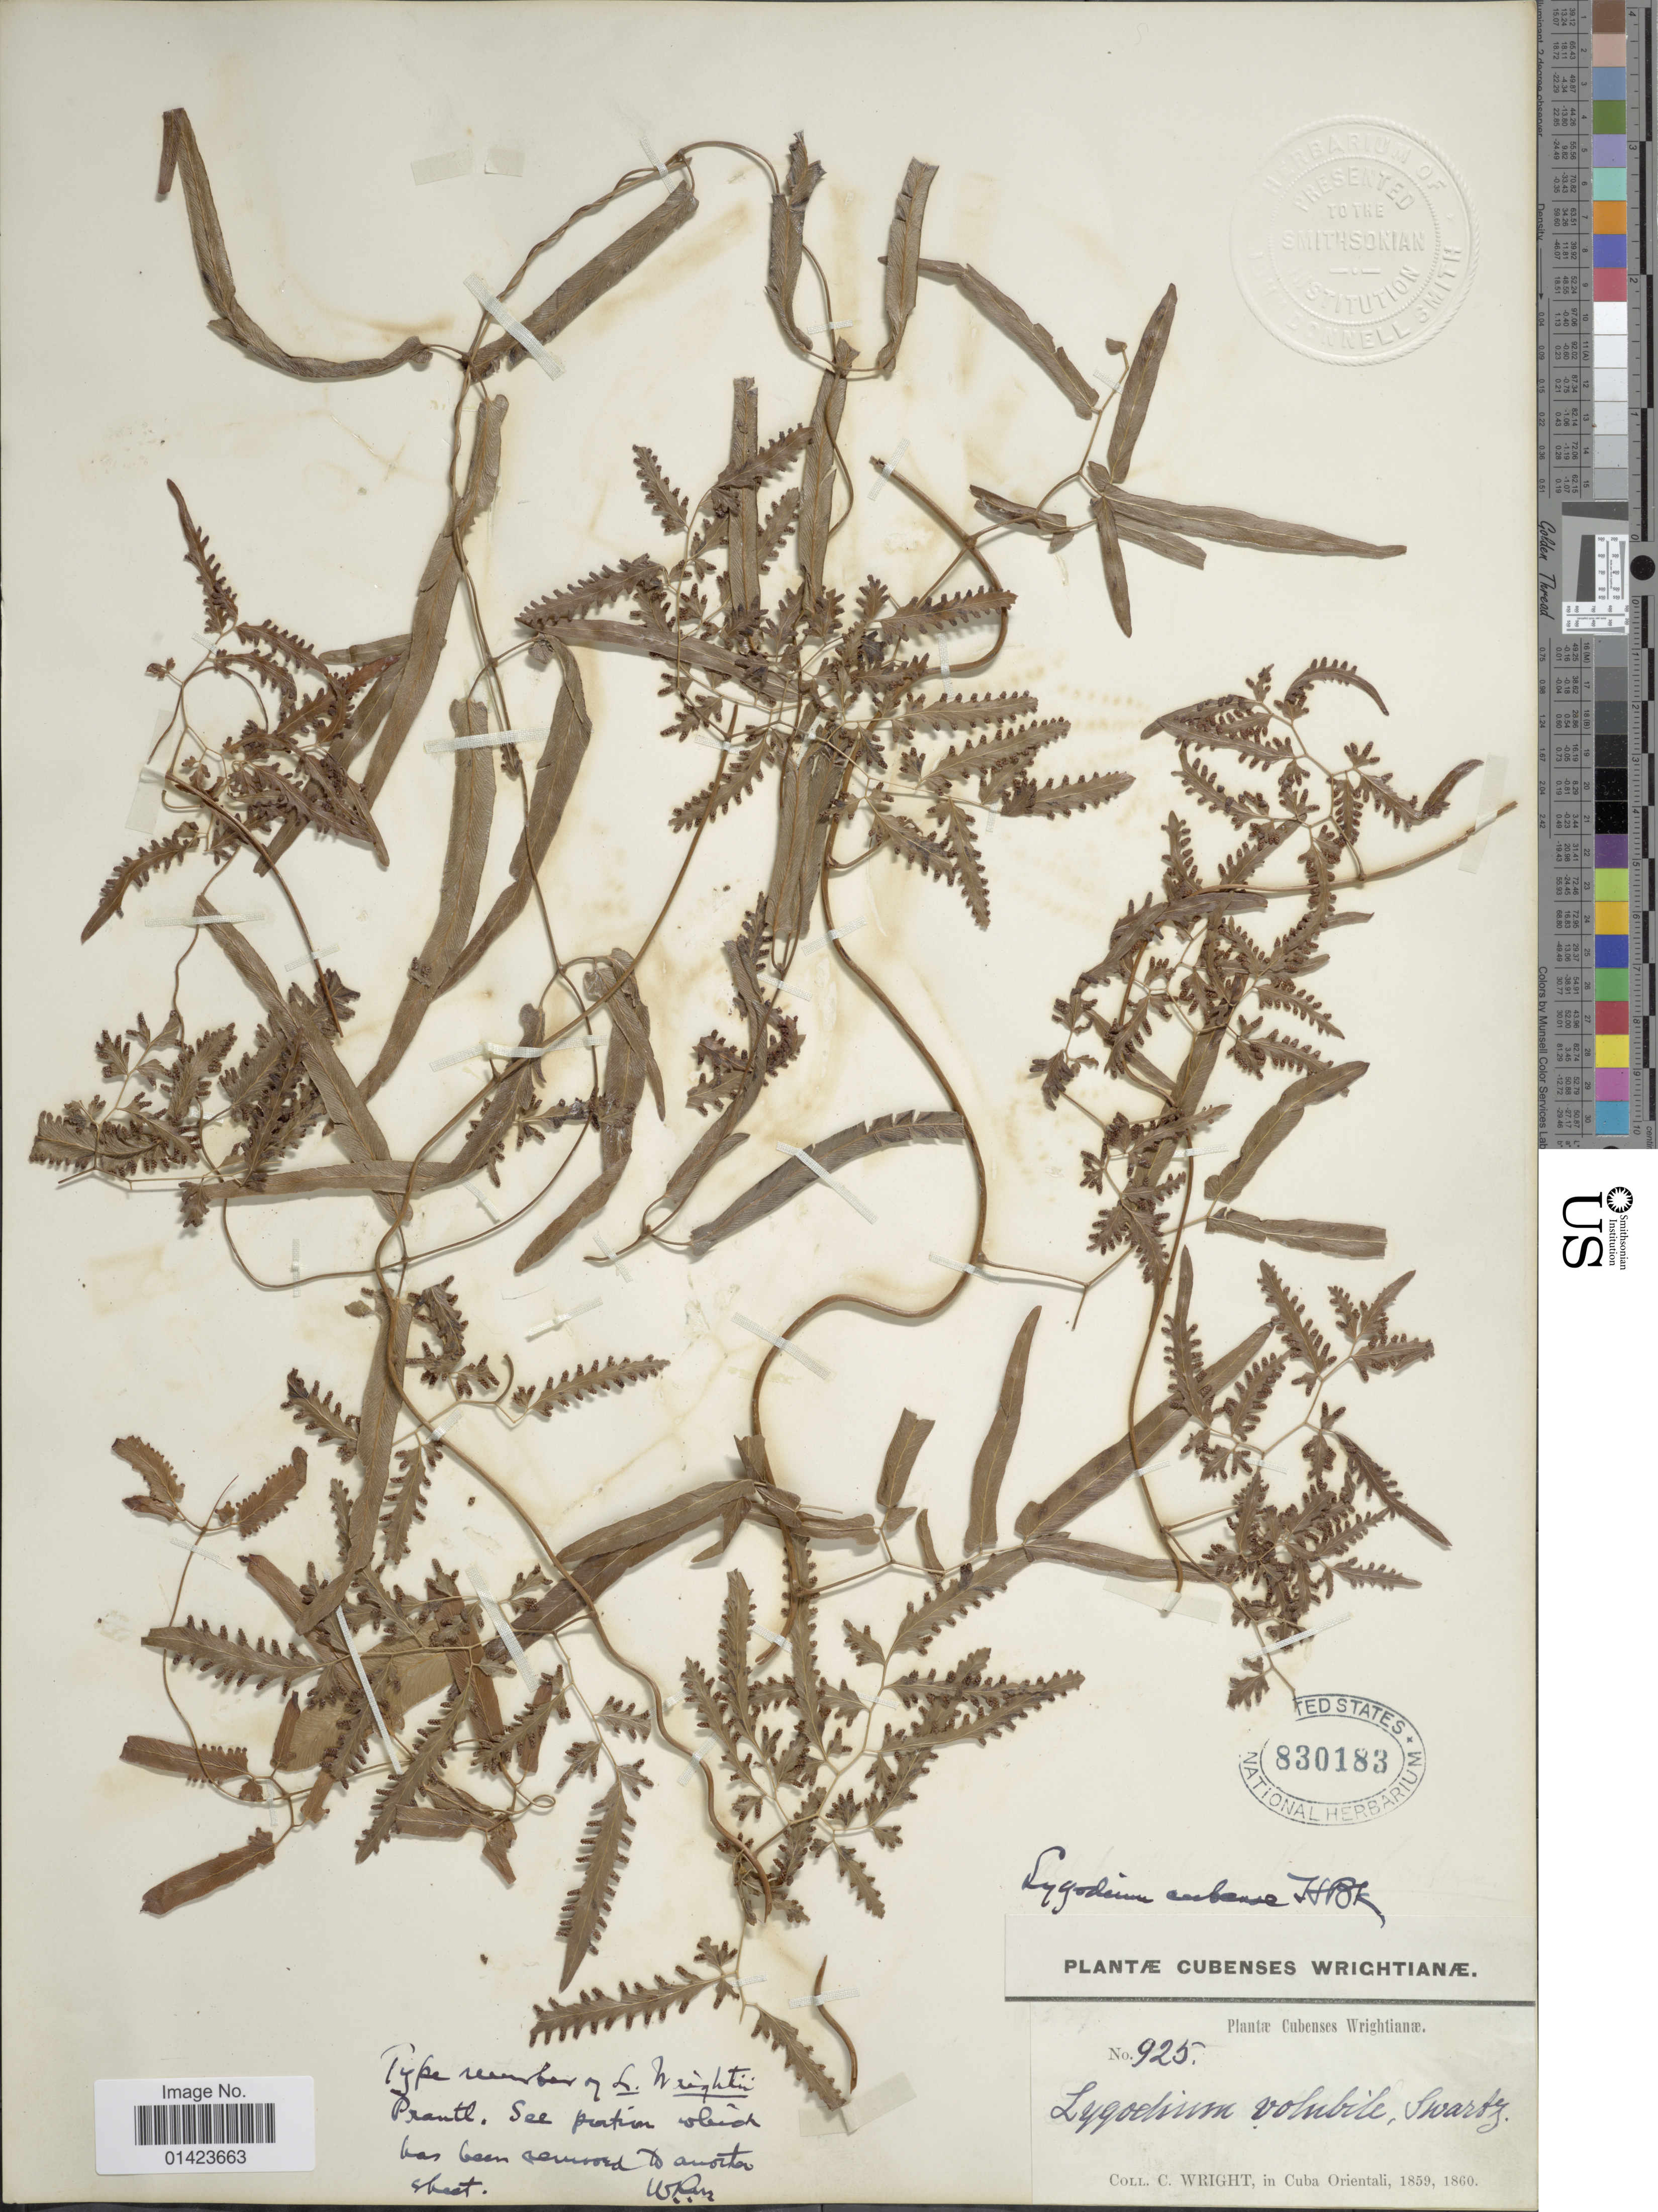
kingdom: Plantae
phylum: Tracheophyta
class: Polypodiopsida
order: Schizaeales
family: Lygodiaceae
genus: Lygodium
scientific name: Lygodium cubense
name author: Kunth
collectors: C. Wright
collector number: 925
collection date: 1859/1860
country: Cuba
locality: In cuba orientali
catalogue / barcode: US 830183